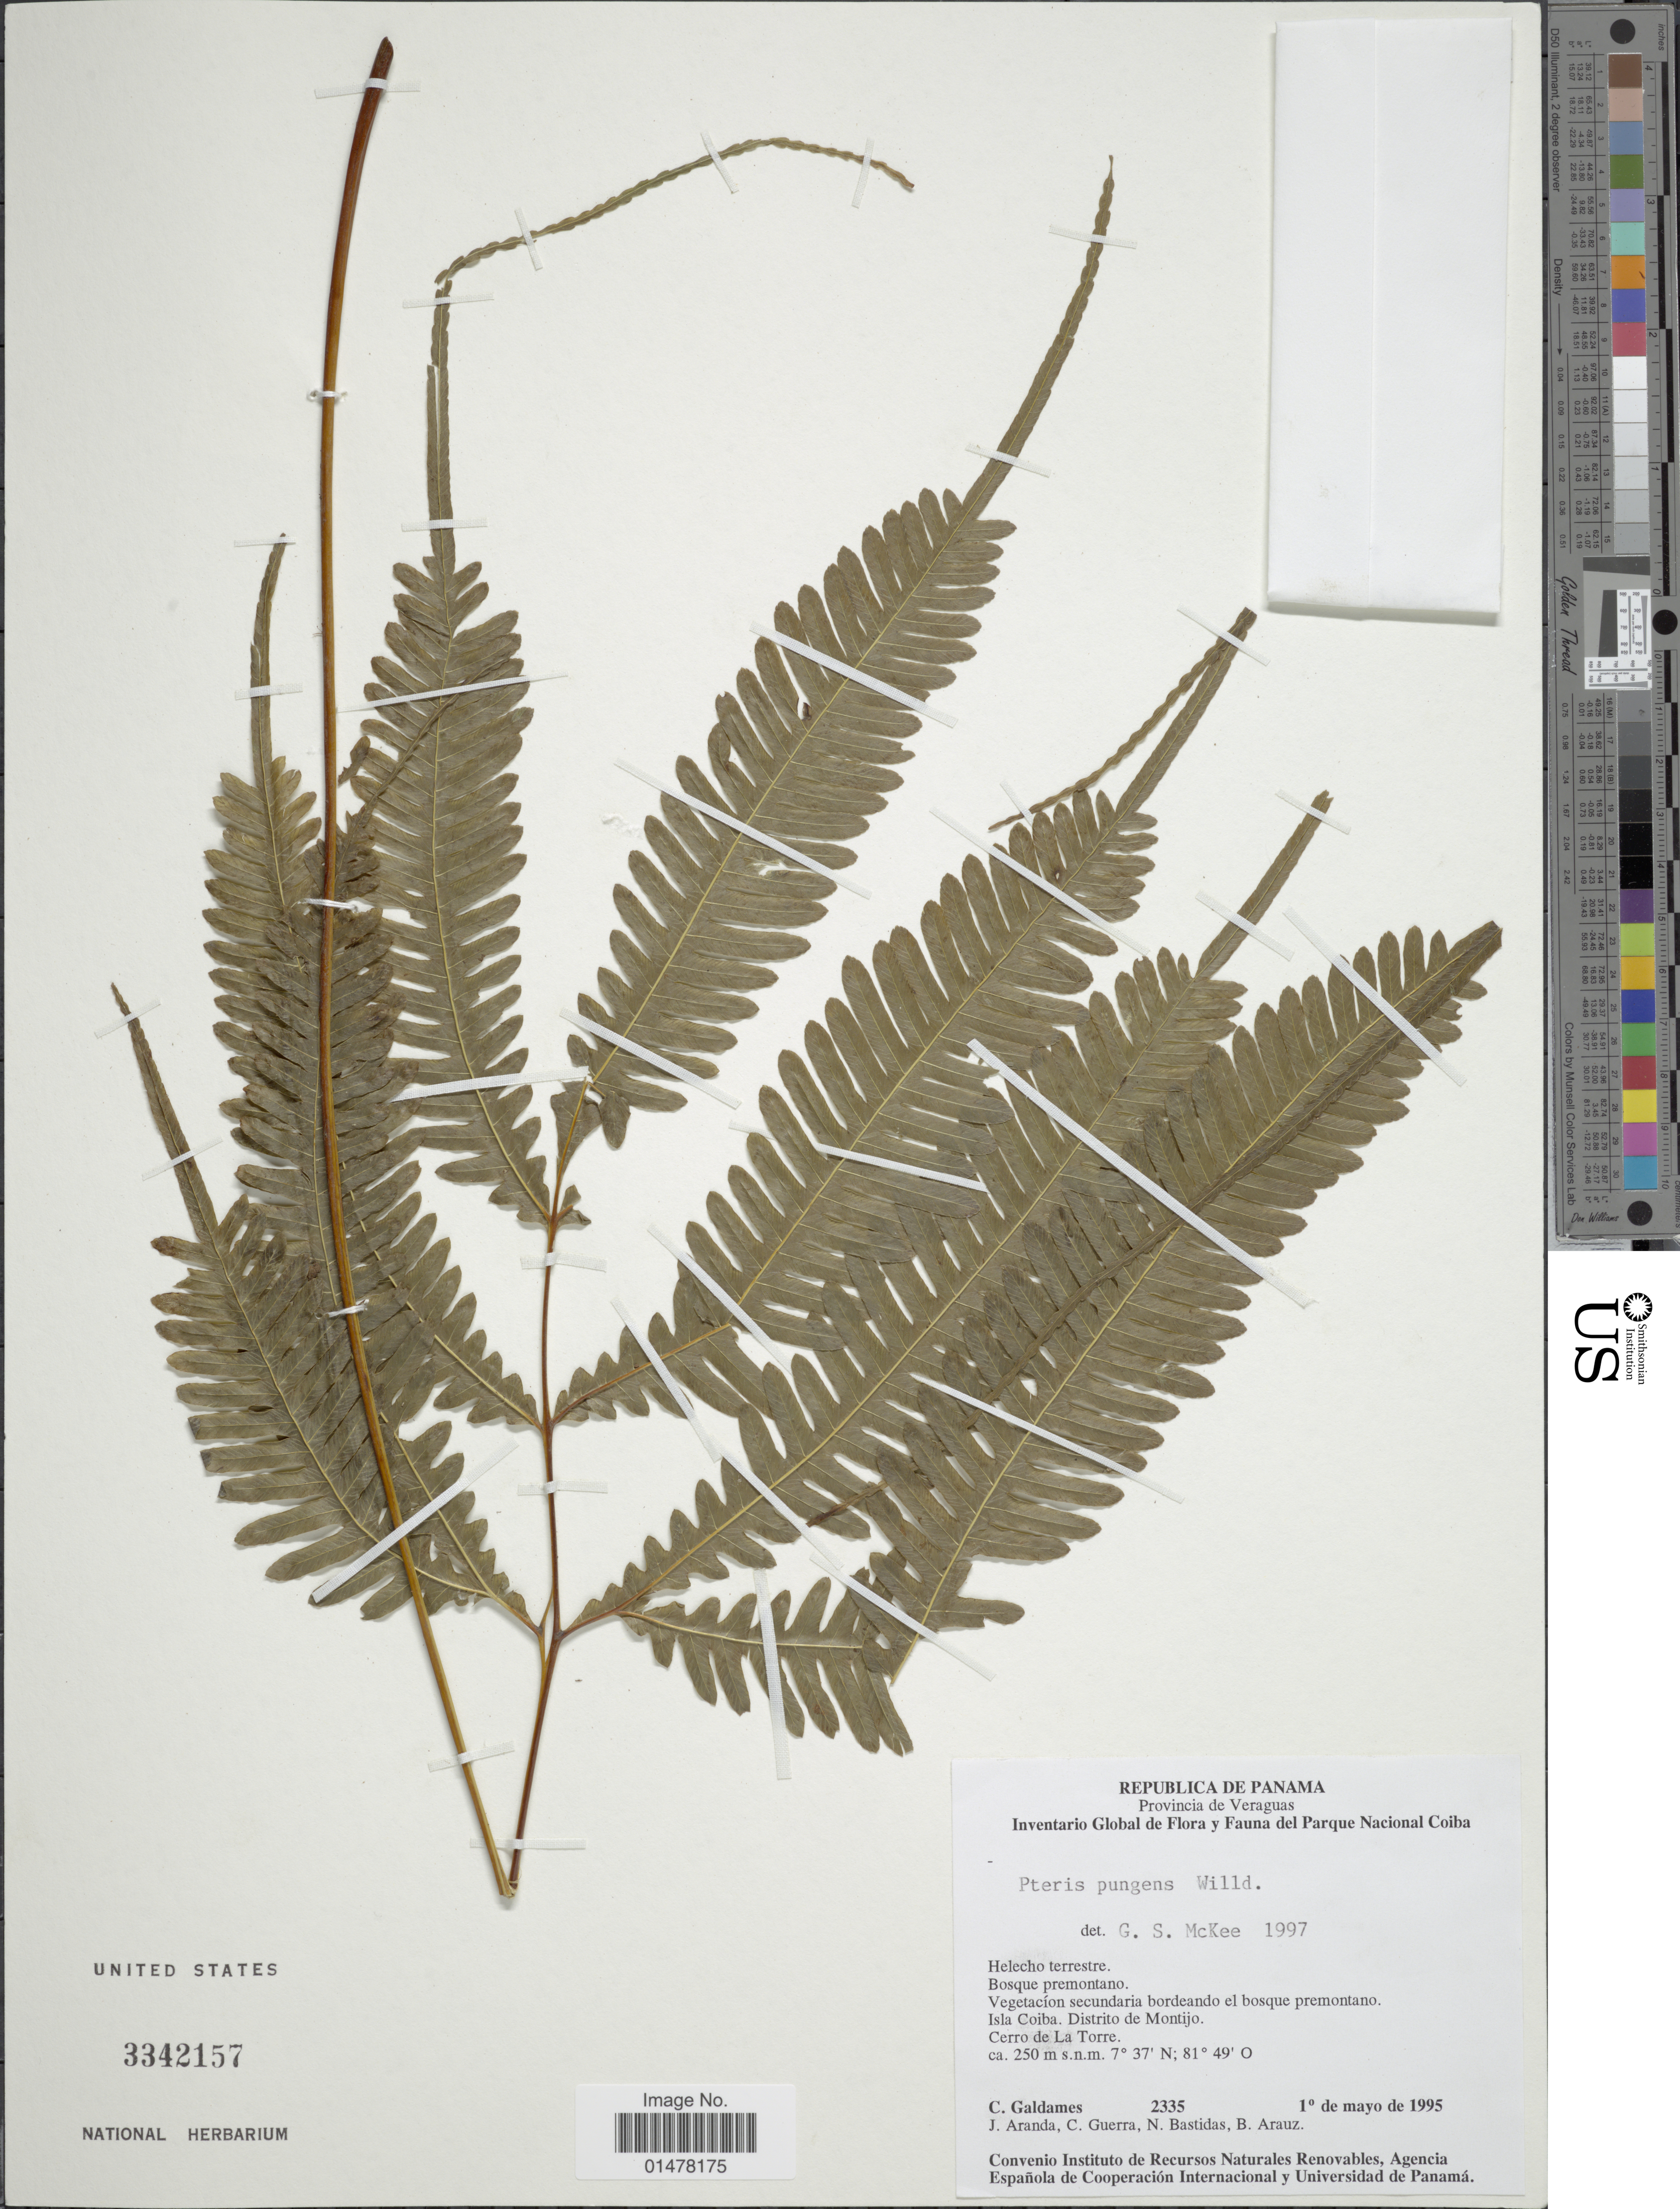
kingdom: Plantae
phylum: Tracheophyta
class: Polypodiopsida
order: Polypodiales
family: Pteridaceae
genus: Pteris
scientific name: Pteris pungens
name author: Willd.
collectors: C. Galdames, J. Aranda, C. Guerra & N. Bastidas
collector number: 2335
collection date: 1995-05-01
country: Panama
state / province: Veraguas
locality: Republica de Panama, Provincia de Veraguas, helecho terrestre, bosque premontano, Vegetacion secundaria bordeando el bosque premontano, Isla Coiba, Distrito de Montijo, Cerro de La Torre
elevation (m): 250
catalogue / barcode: US 3342157